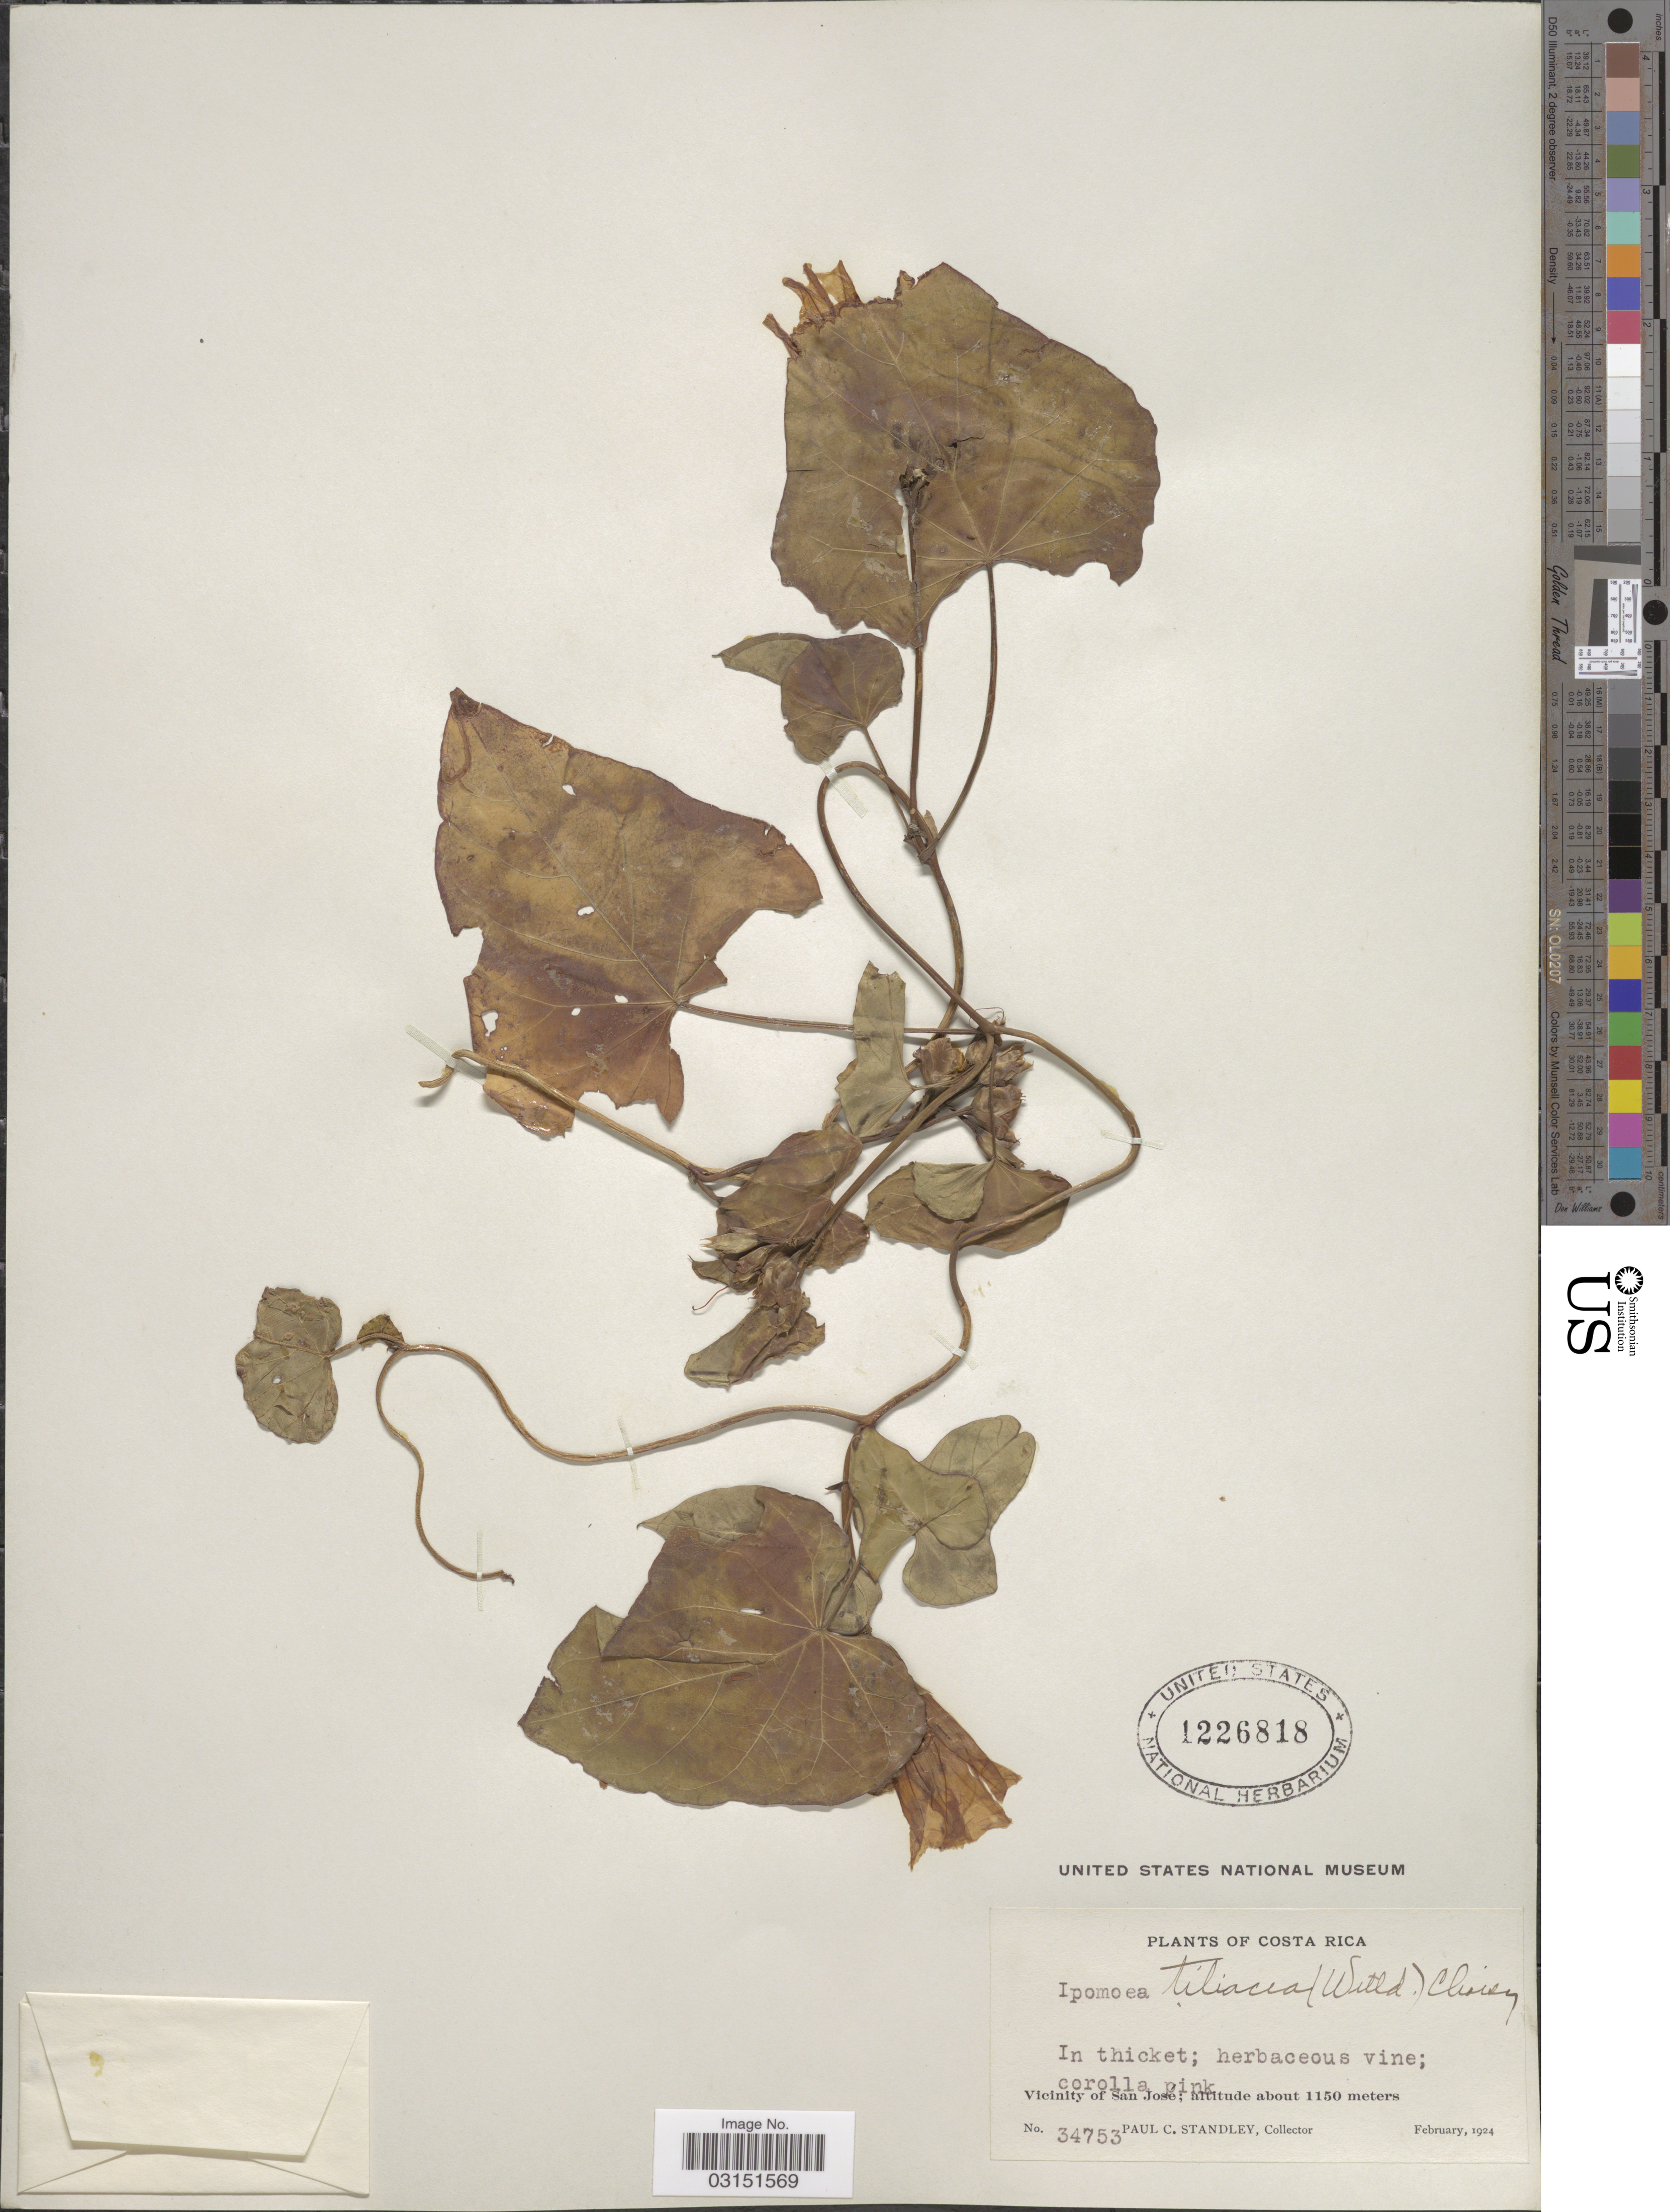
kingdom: Plantae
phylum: Tracheophyta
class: Magnoliopsida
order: Solanales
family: Convolvulaceae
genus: Ipomoea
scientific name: Ipomoea tiliacea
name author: (Willd.) Choisy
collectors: P. C. Standley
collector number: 34753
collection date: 1924-02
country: Costa Rica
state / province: San José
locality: Vicinity of San José.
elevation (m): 1150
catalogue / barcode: US 1226818